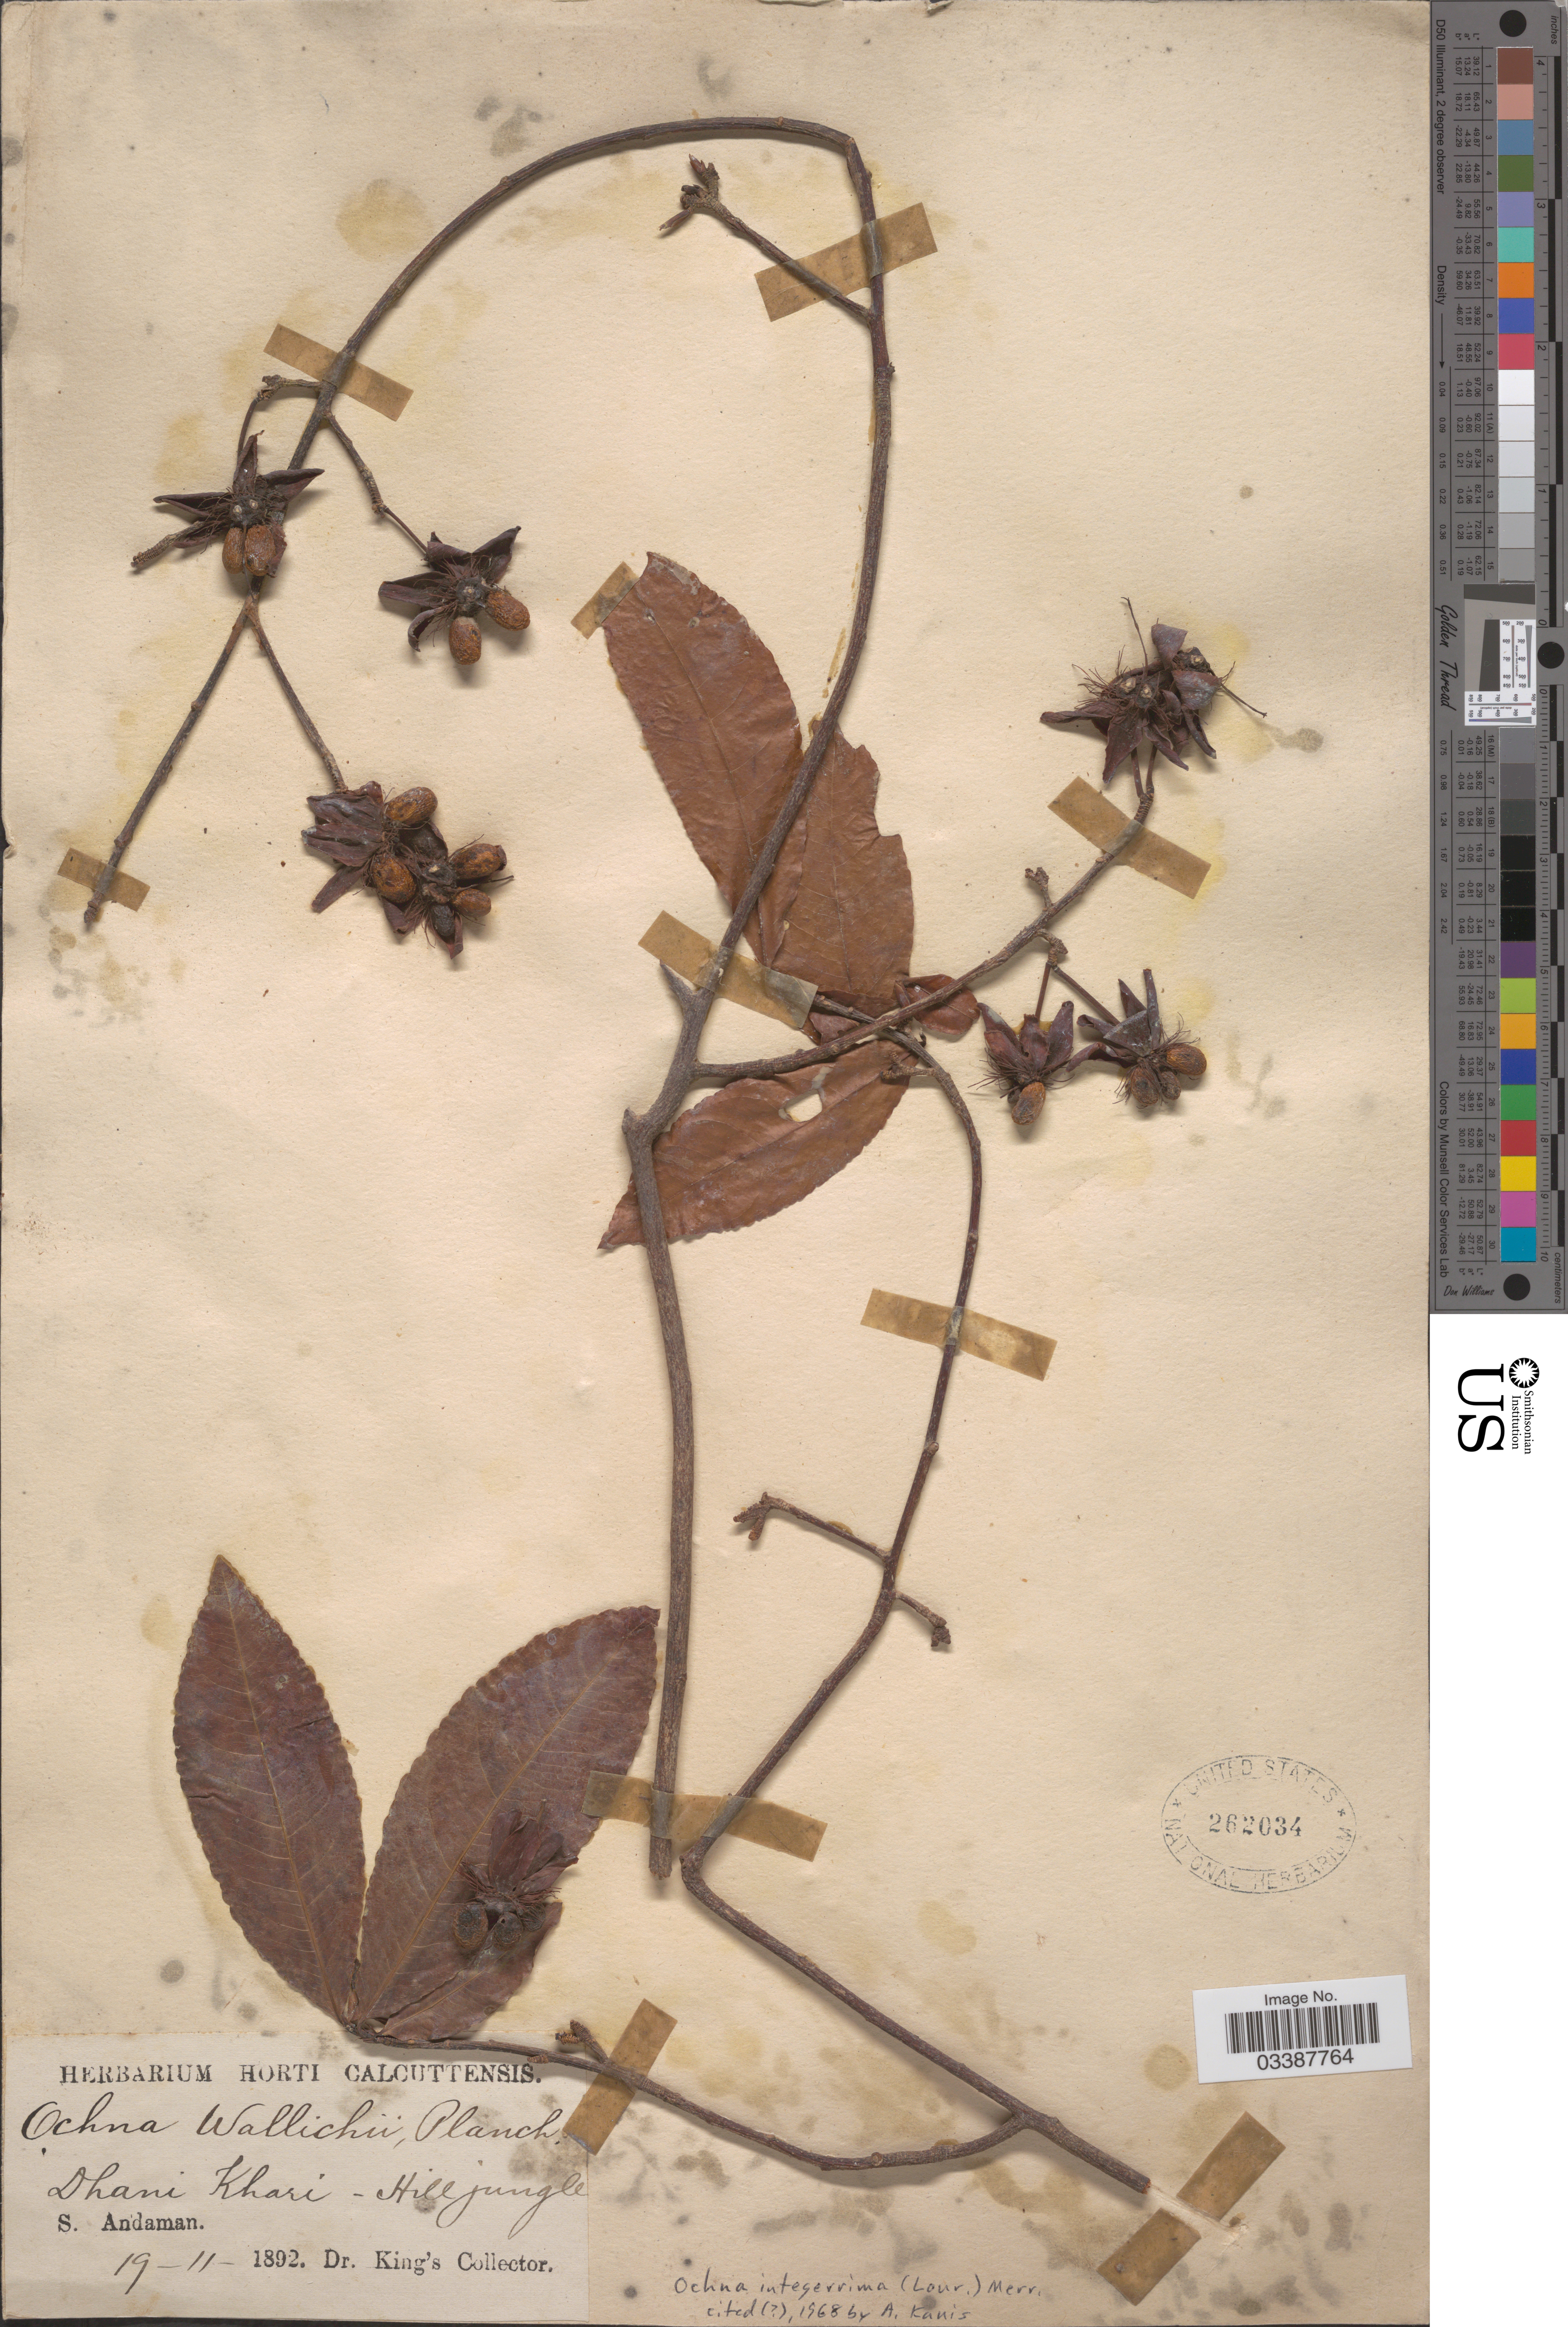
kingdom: Plantae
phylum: Tracheophyta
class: Magnoliopsida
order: Malpighiales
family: Ochnaceae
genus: Ochna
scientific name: Ochna integerrima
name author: Merr.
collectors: Dr. King's collector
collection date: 1892-11-19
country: India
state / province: Andaman and Nicobar Islands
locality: Dhani Khari - Hill jungle. S. Andaman.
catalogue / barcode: US 262034